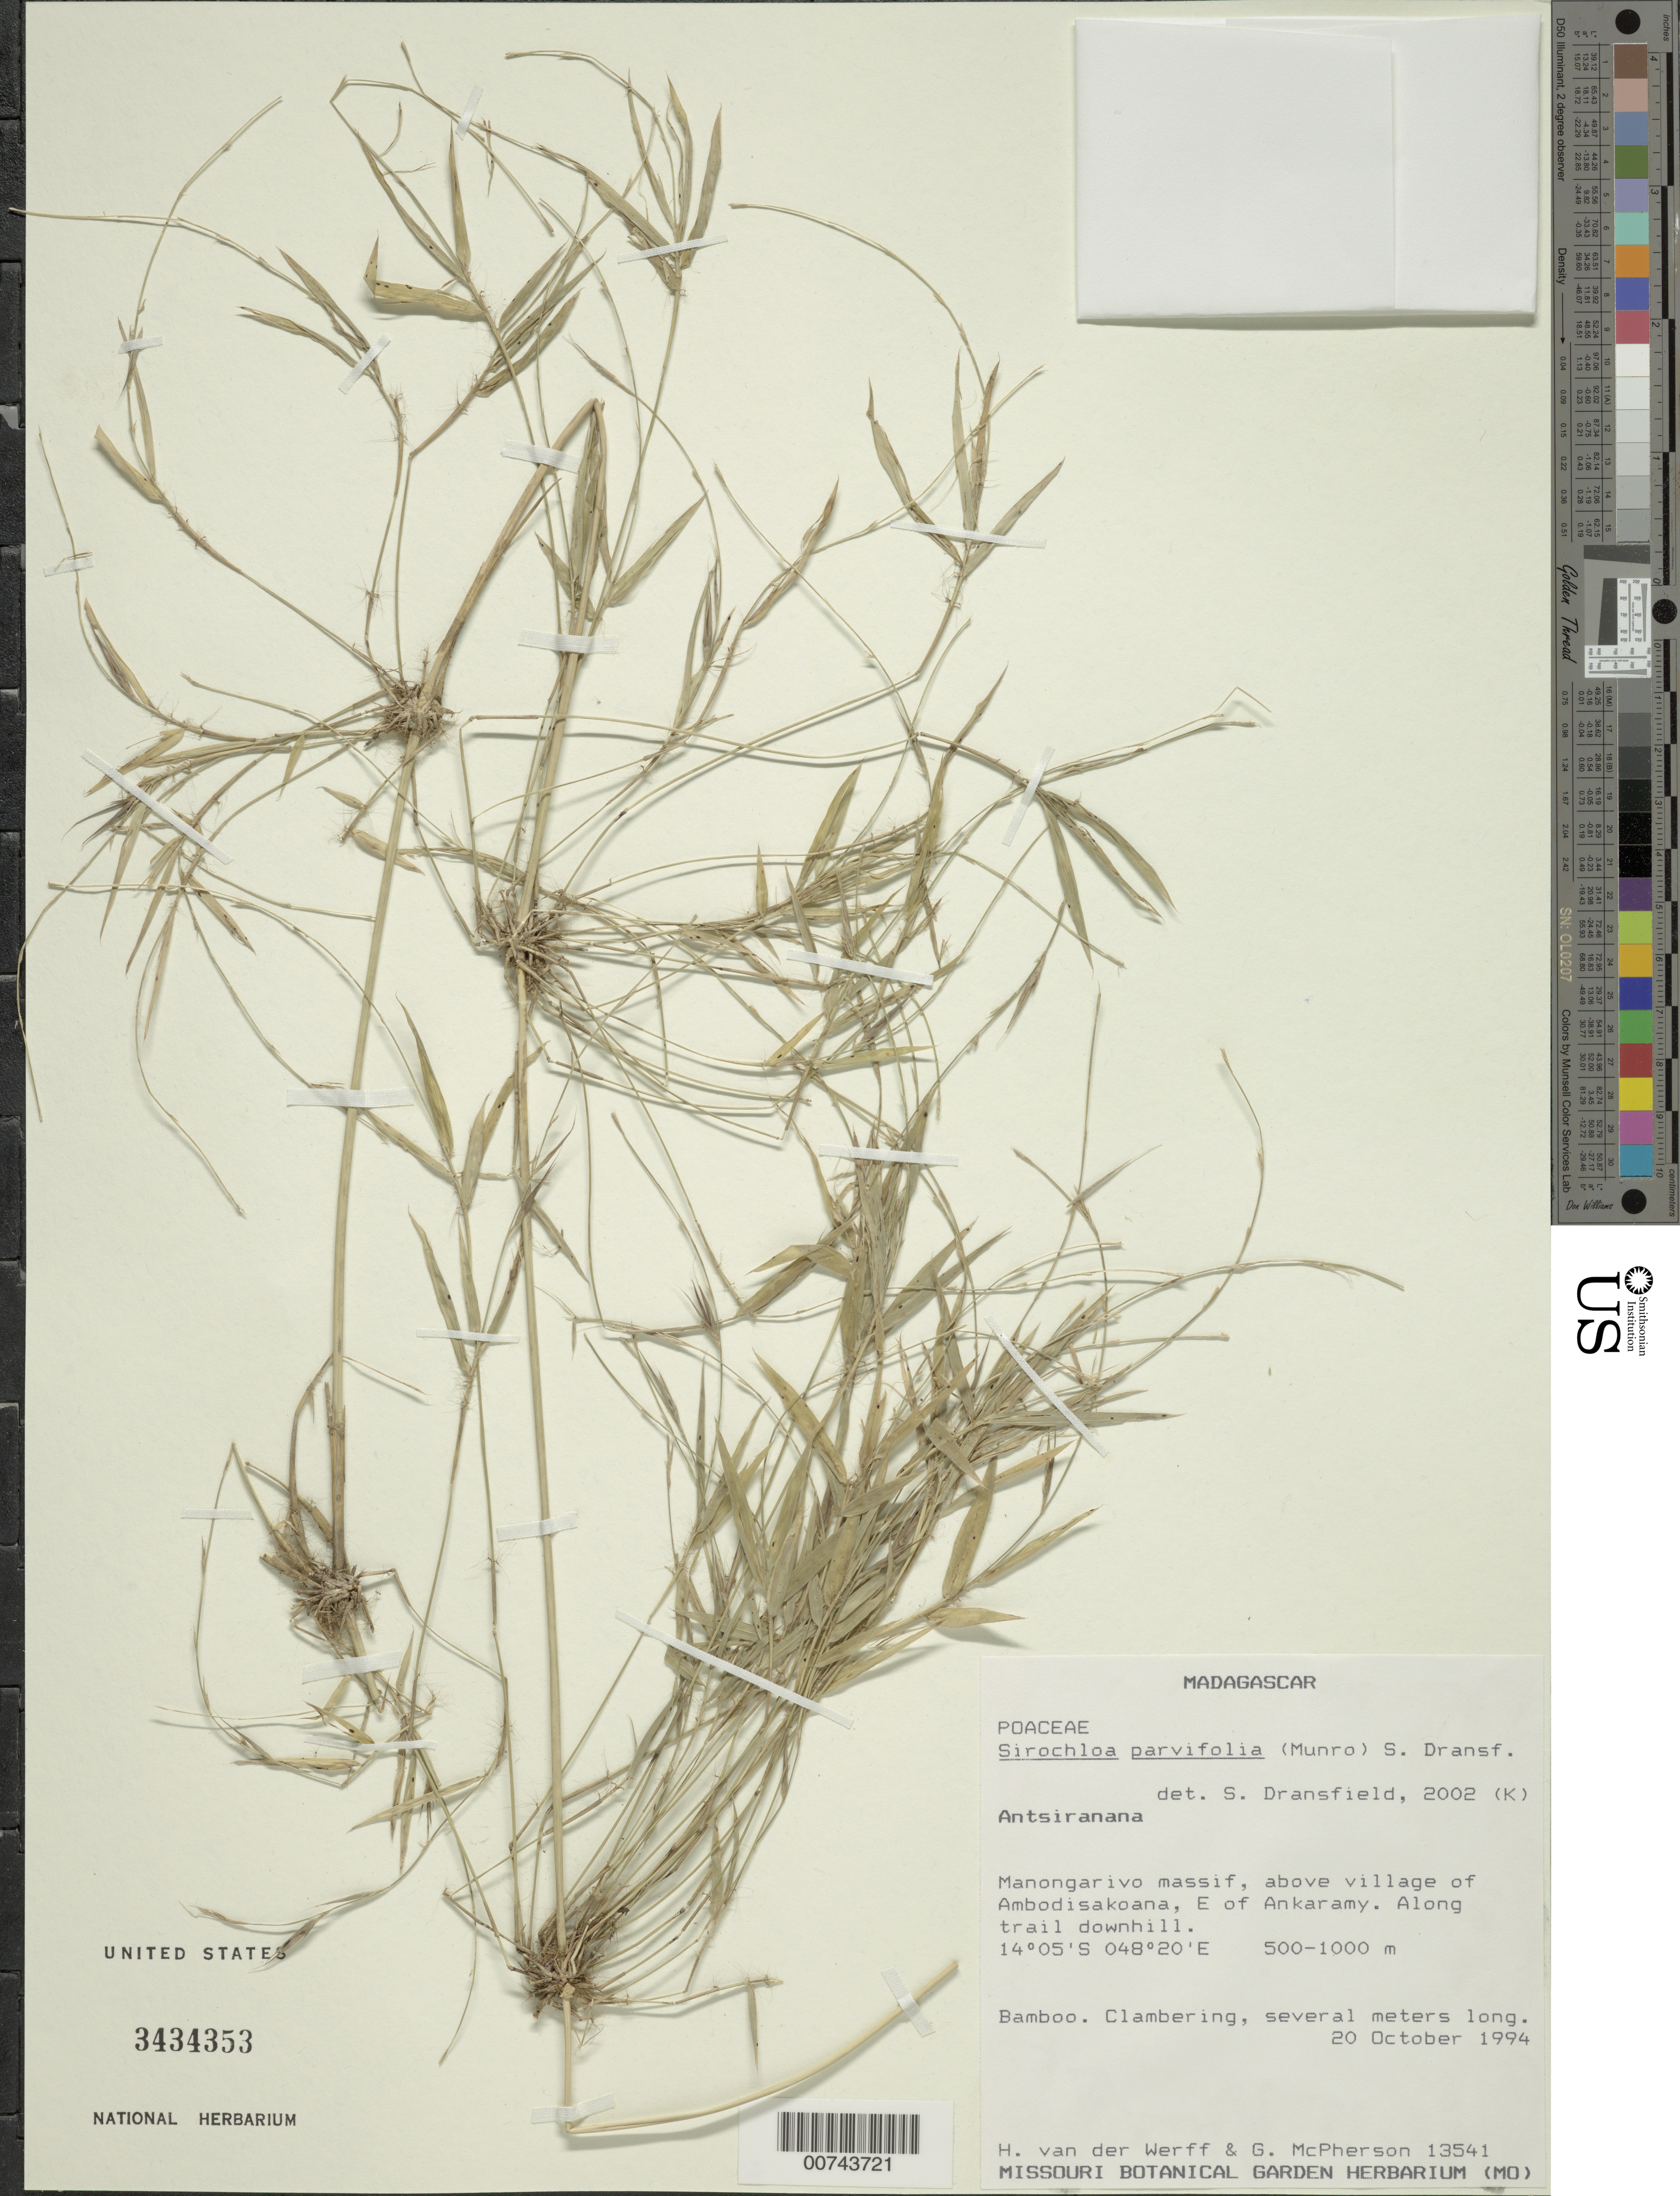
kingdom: Plantae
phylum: Tracheophyta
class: Liliopsida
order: Poales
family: Poaceae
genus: Sirochloa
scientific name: Sirochloa parvifoliia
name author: (Munro) S. Dransf.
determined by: Dransfield, S.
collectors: H. van der Werff & G. D. McPherson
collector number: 13541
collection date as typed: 20 Oct 1994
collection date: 1994-10-20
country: Madagascar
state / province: Diana / Sofia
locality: Manongarivo massif, above village of Ambodisakoana, E of Ankaramy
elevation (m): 500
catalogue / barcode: US 3434353